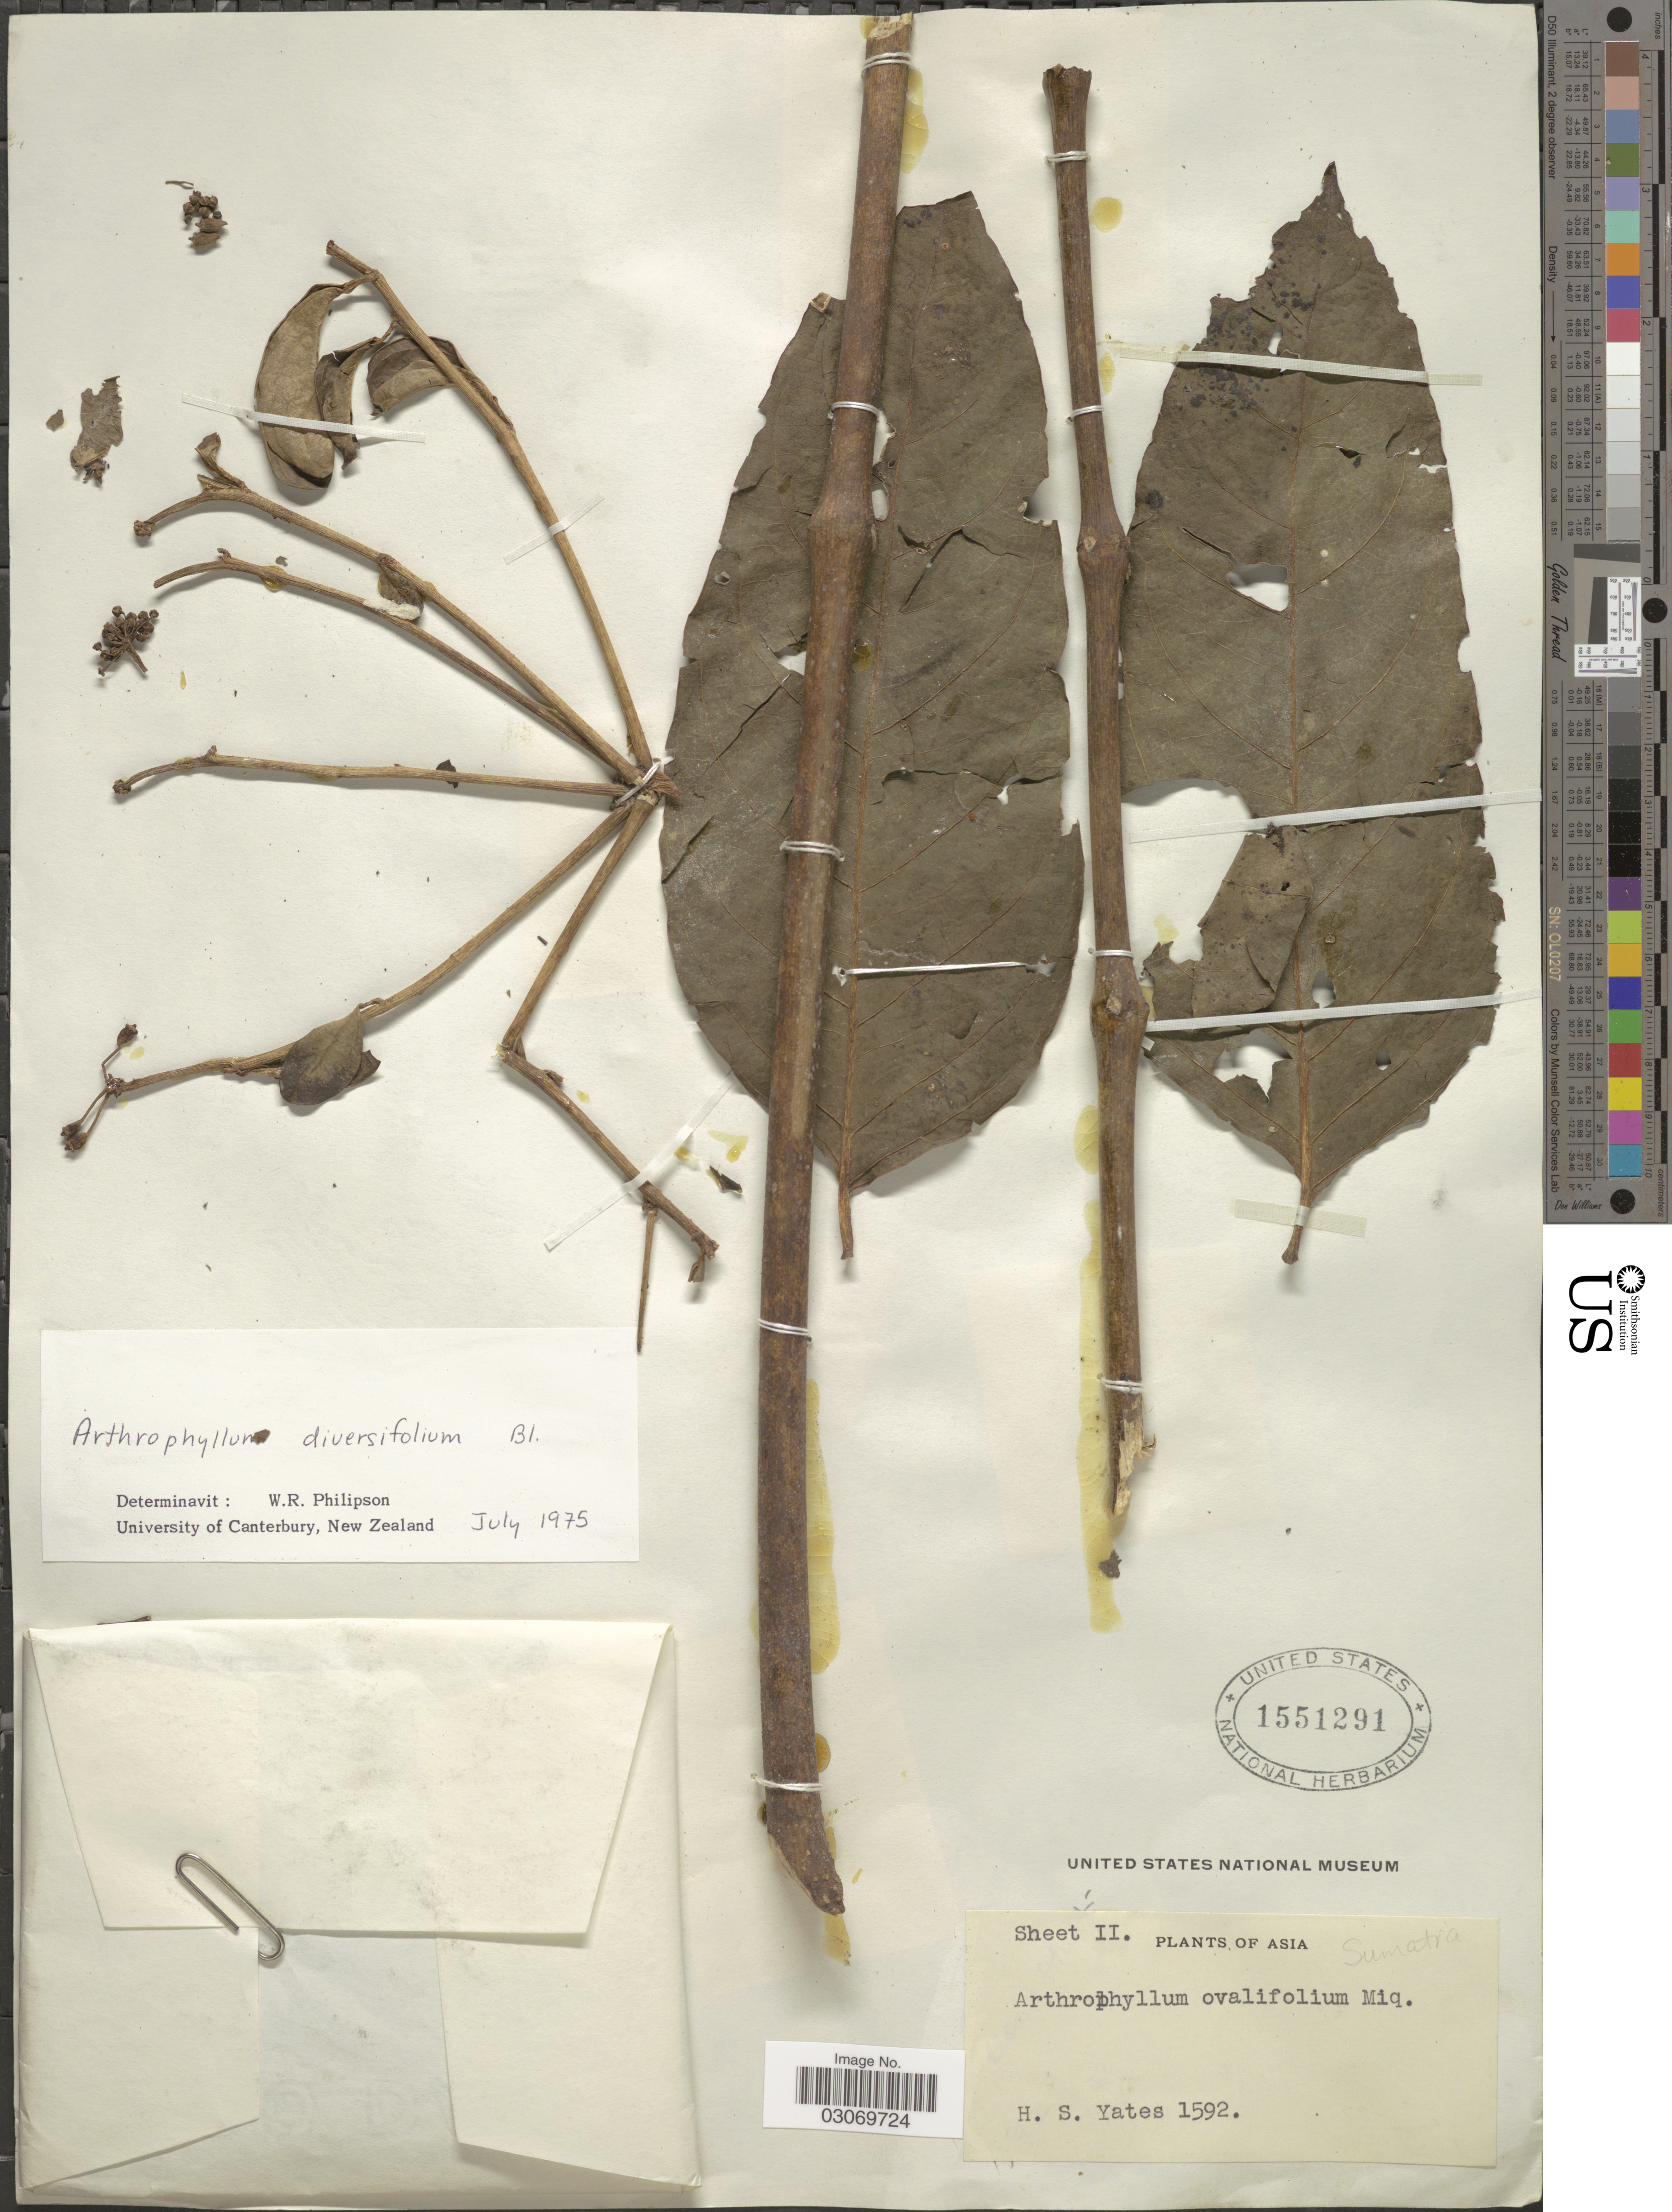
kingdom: Plantae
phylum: Tracheophyta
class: Magnoliopsida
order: Apiales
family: Araliaceae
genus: Arthrophyllum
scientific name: Arthrophyllum jackianum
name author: Frodin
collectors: H. S. Yates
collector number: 1592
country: Indonesia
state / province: Sumatra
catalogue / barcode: US 1551291